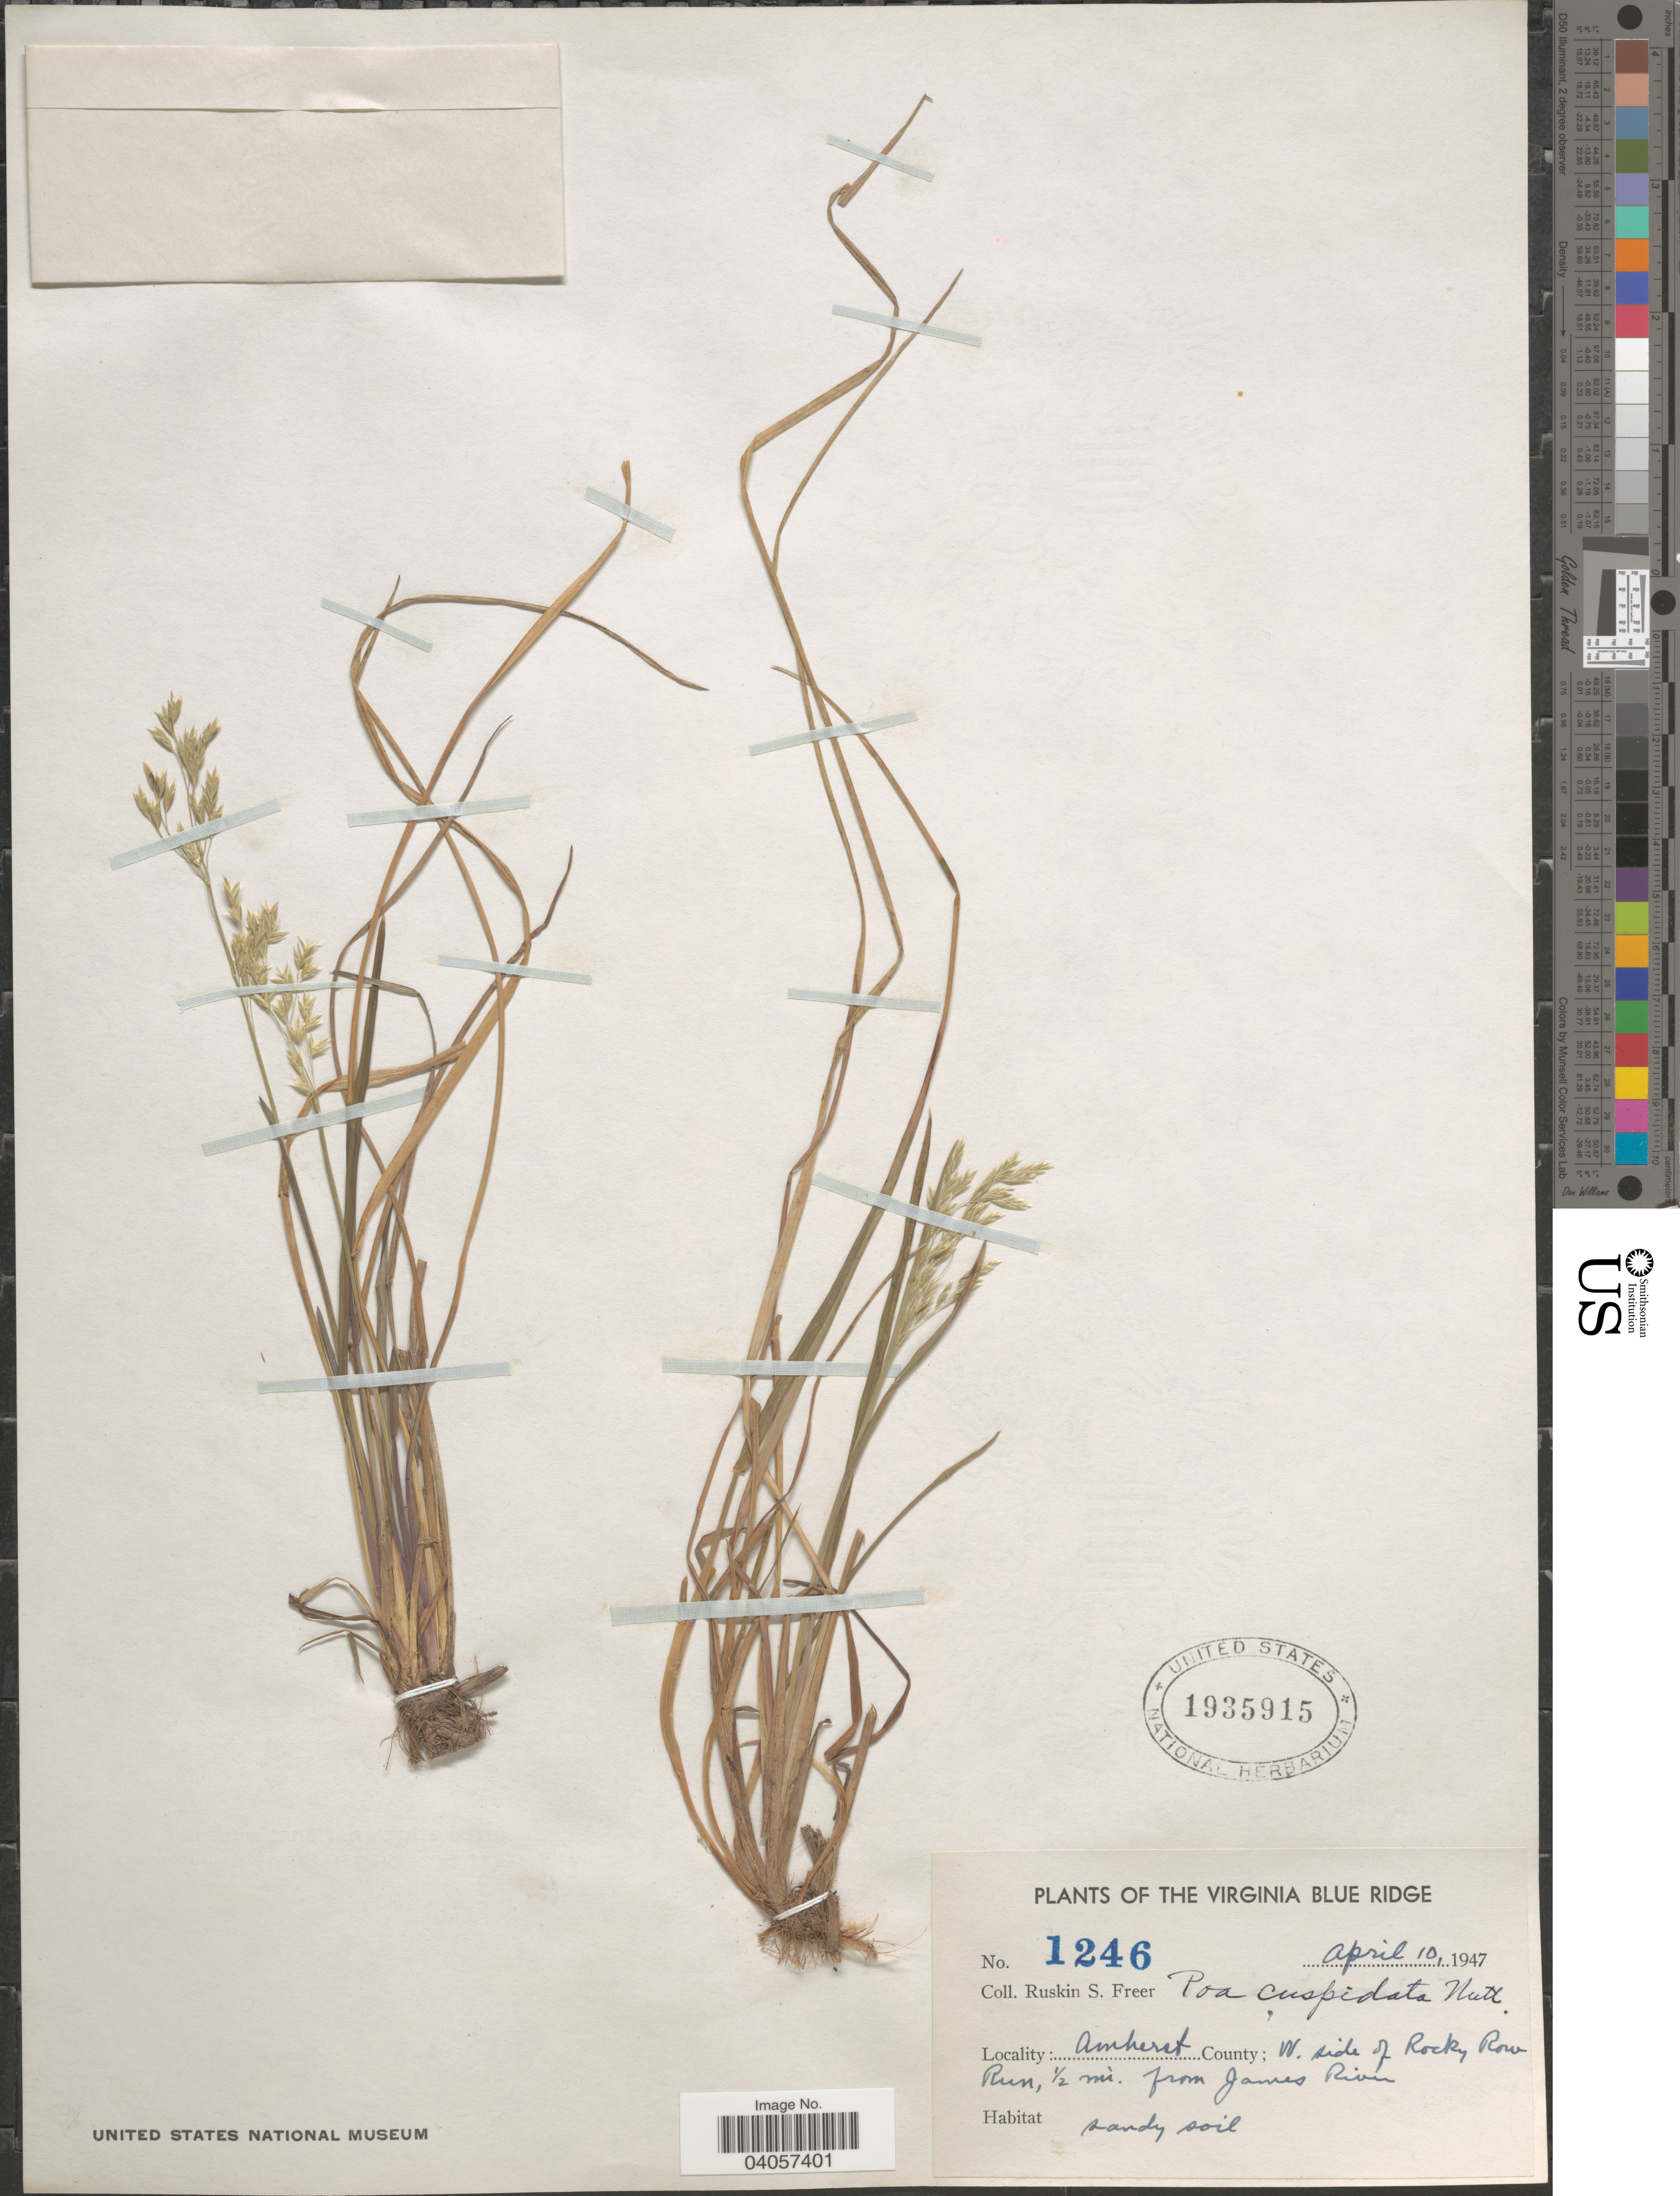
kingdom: Plantae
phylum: Tracheophyta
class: Liliopsida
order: Poales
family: Poaceae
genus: Poa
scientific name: Poa cuspidata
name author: Nutt.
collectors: R. Freer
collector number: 1246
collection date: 1947-04-10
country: United States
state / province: Virginia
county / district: Amherst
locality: The Virginia Blue Ridge. Amherst County; W. side of Rocky Row Run, ½ mi. from James River.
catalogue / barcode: US 1935915